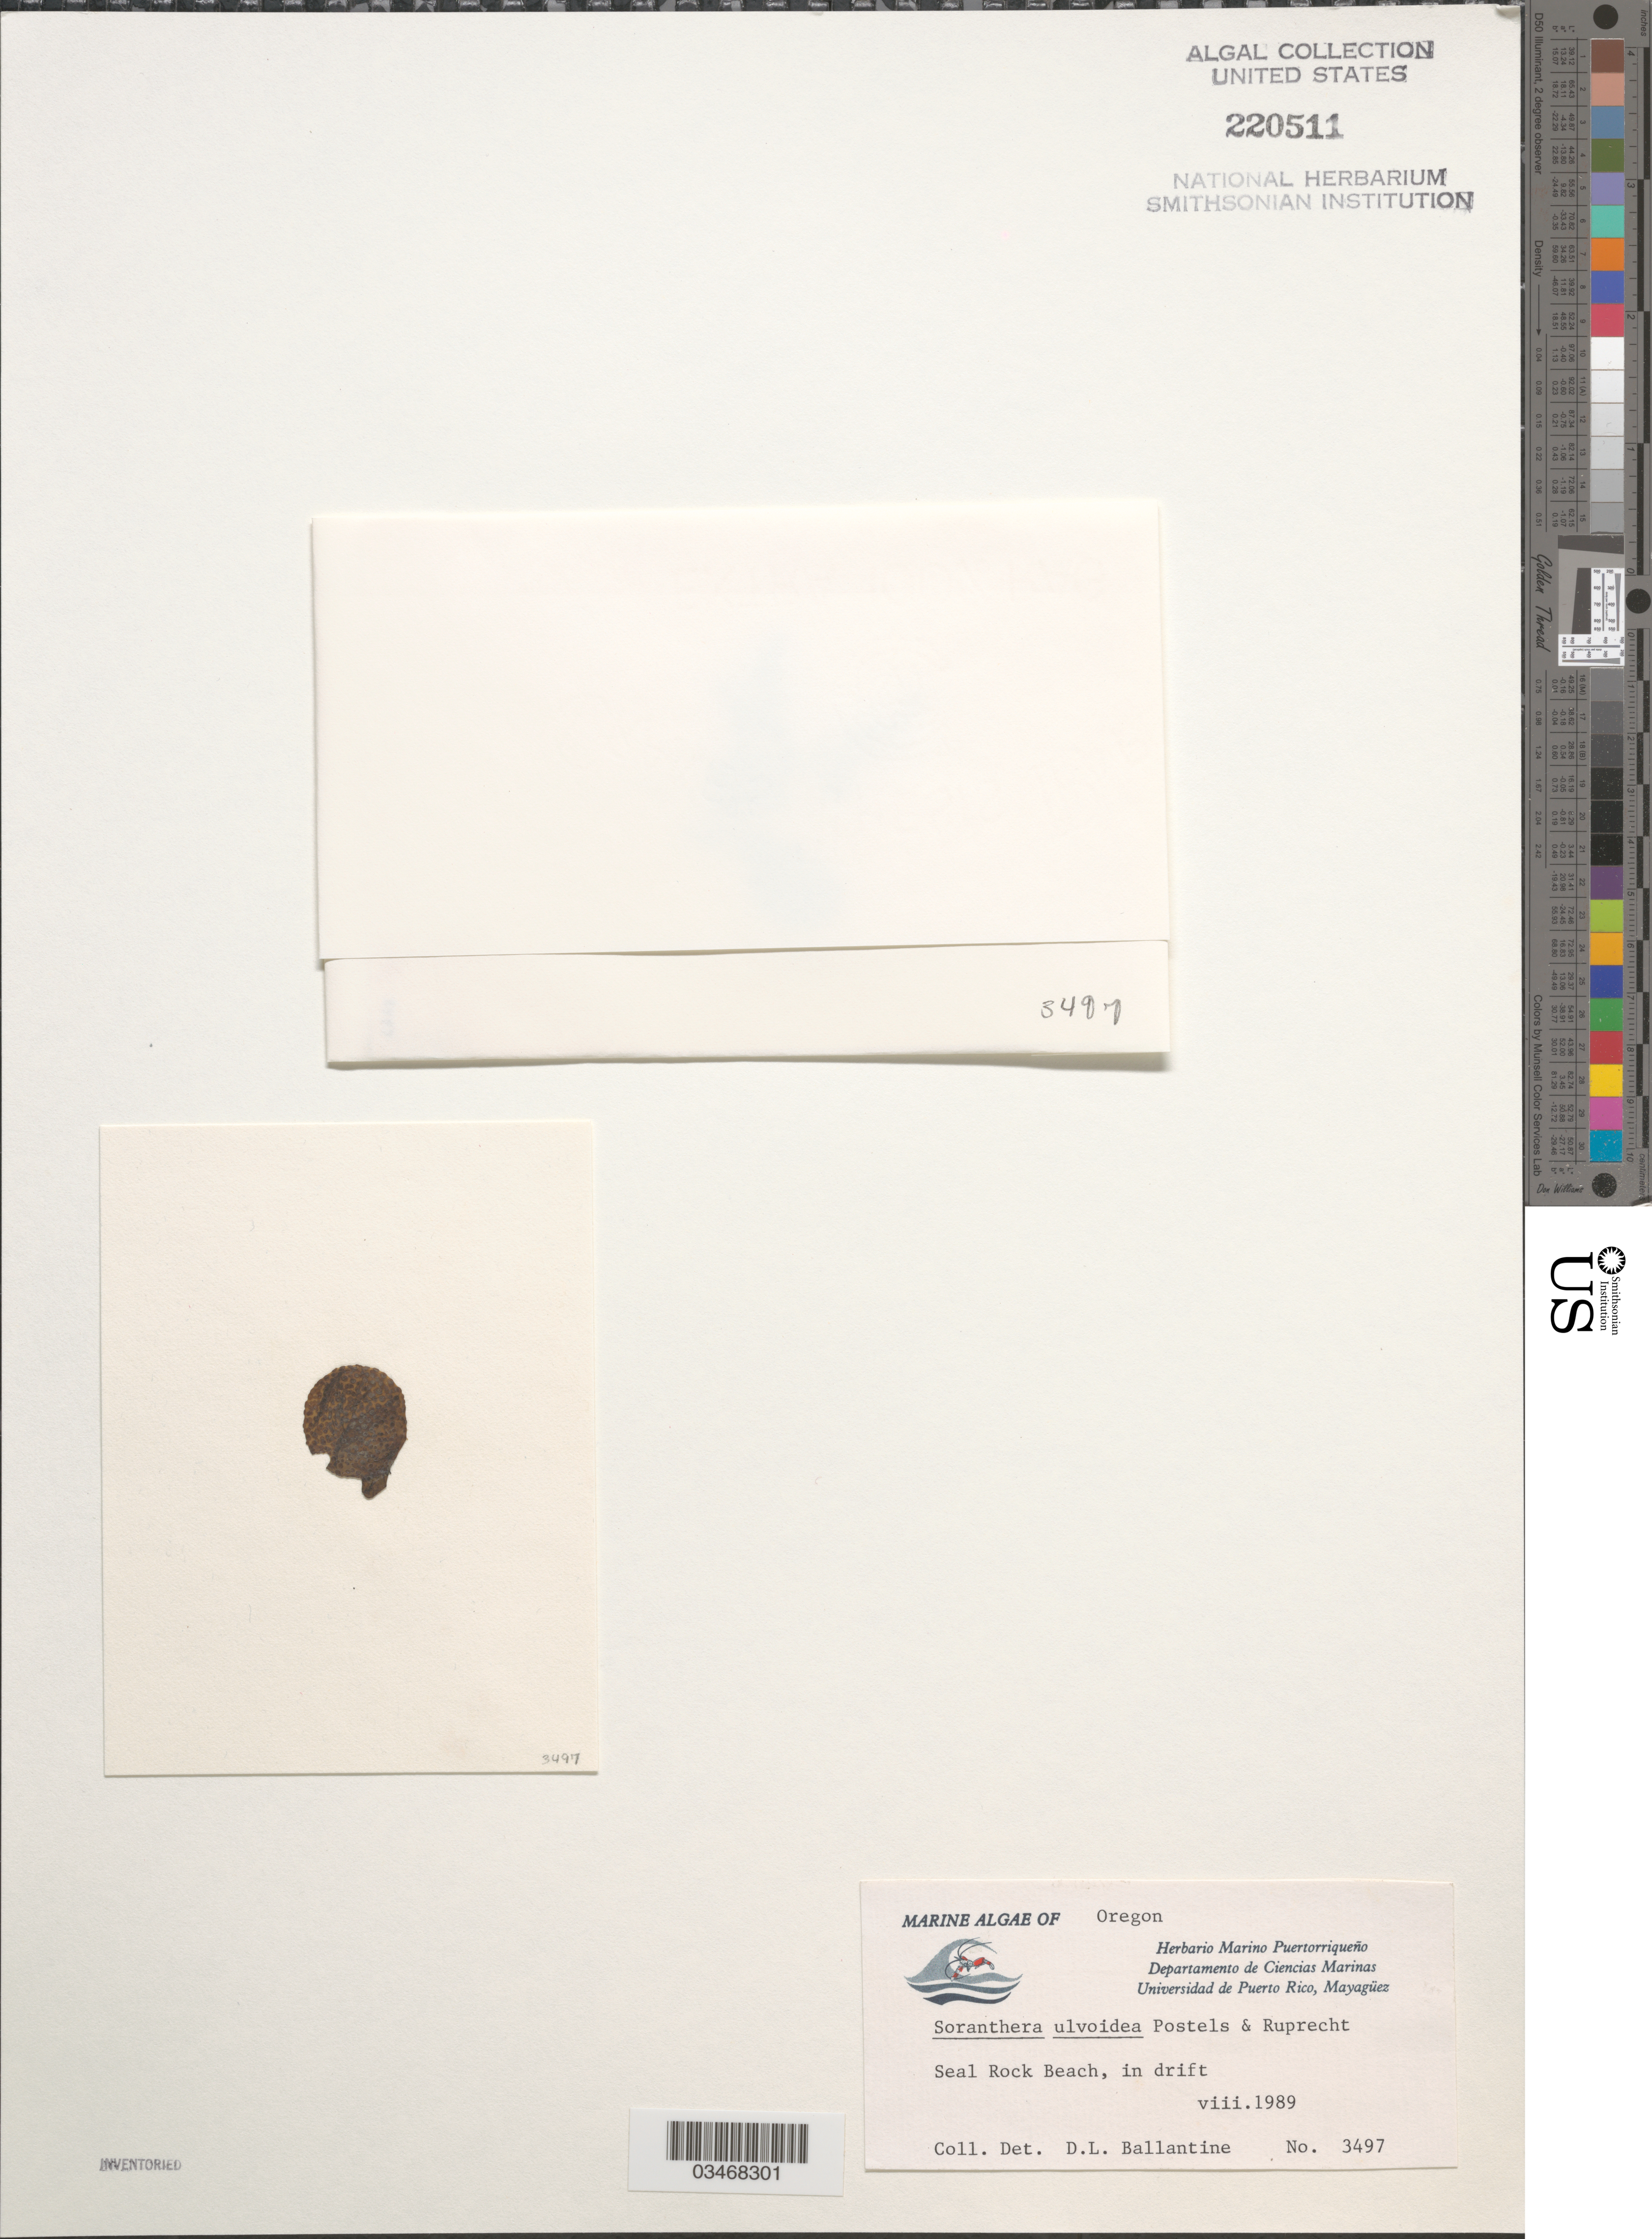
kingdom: Chromista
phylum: Ochrophyta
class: Phaeophyceae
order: Dictyosiphonales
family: Punctariaceae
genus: Soranthera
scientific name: Soranthera ulvoidea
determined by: Ballantine, D. L.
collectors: D.L. Ballantine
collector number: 3497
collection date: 1989-08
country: United States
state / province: Oregon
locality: Seal Rock Beach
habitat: In drift.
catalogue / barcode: US 220511